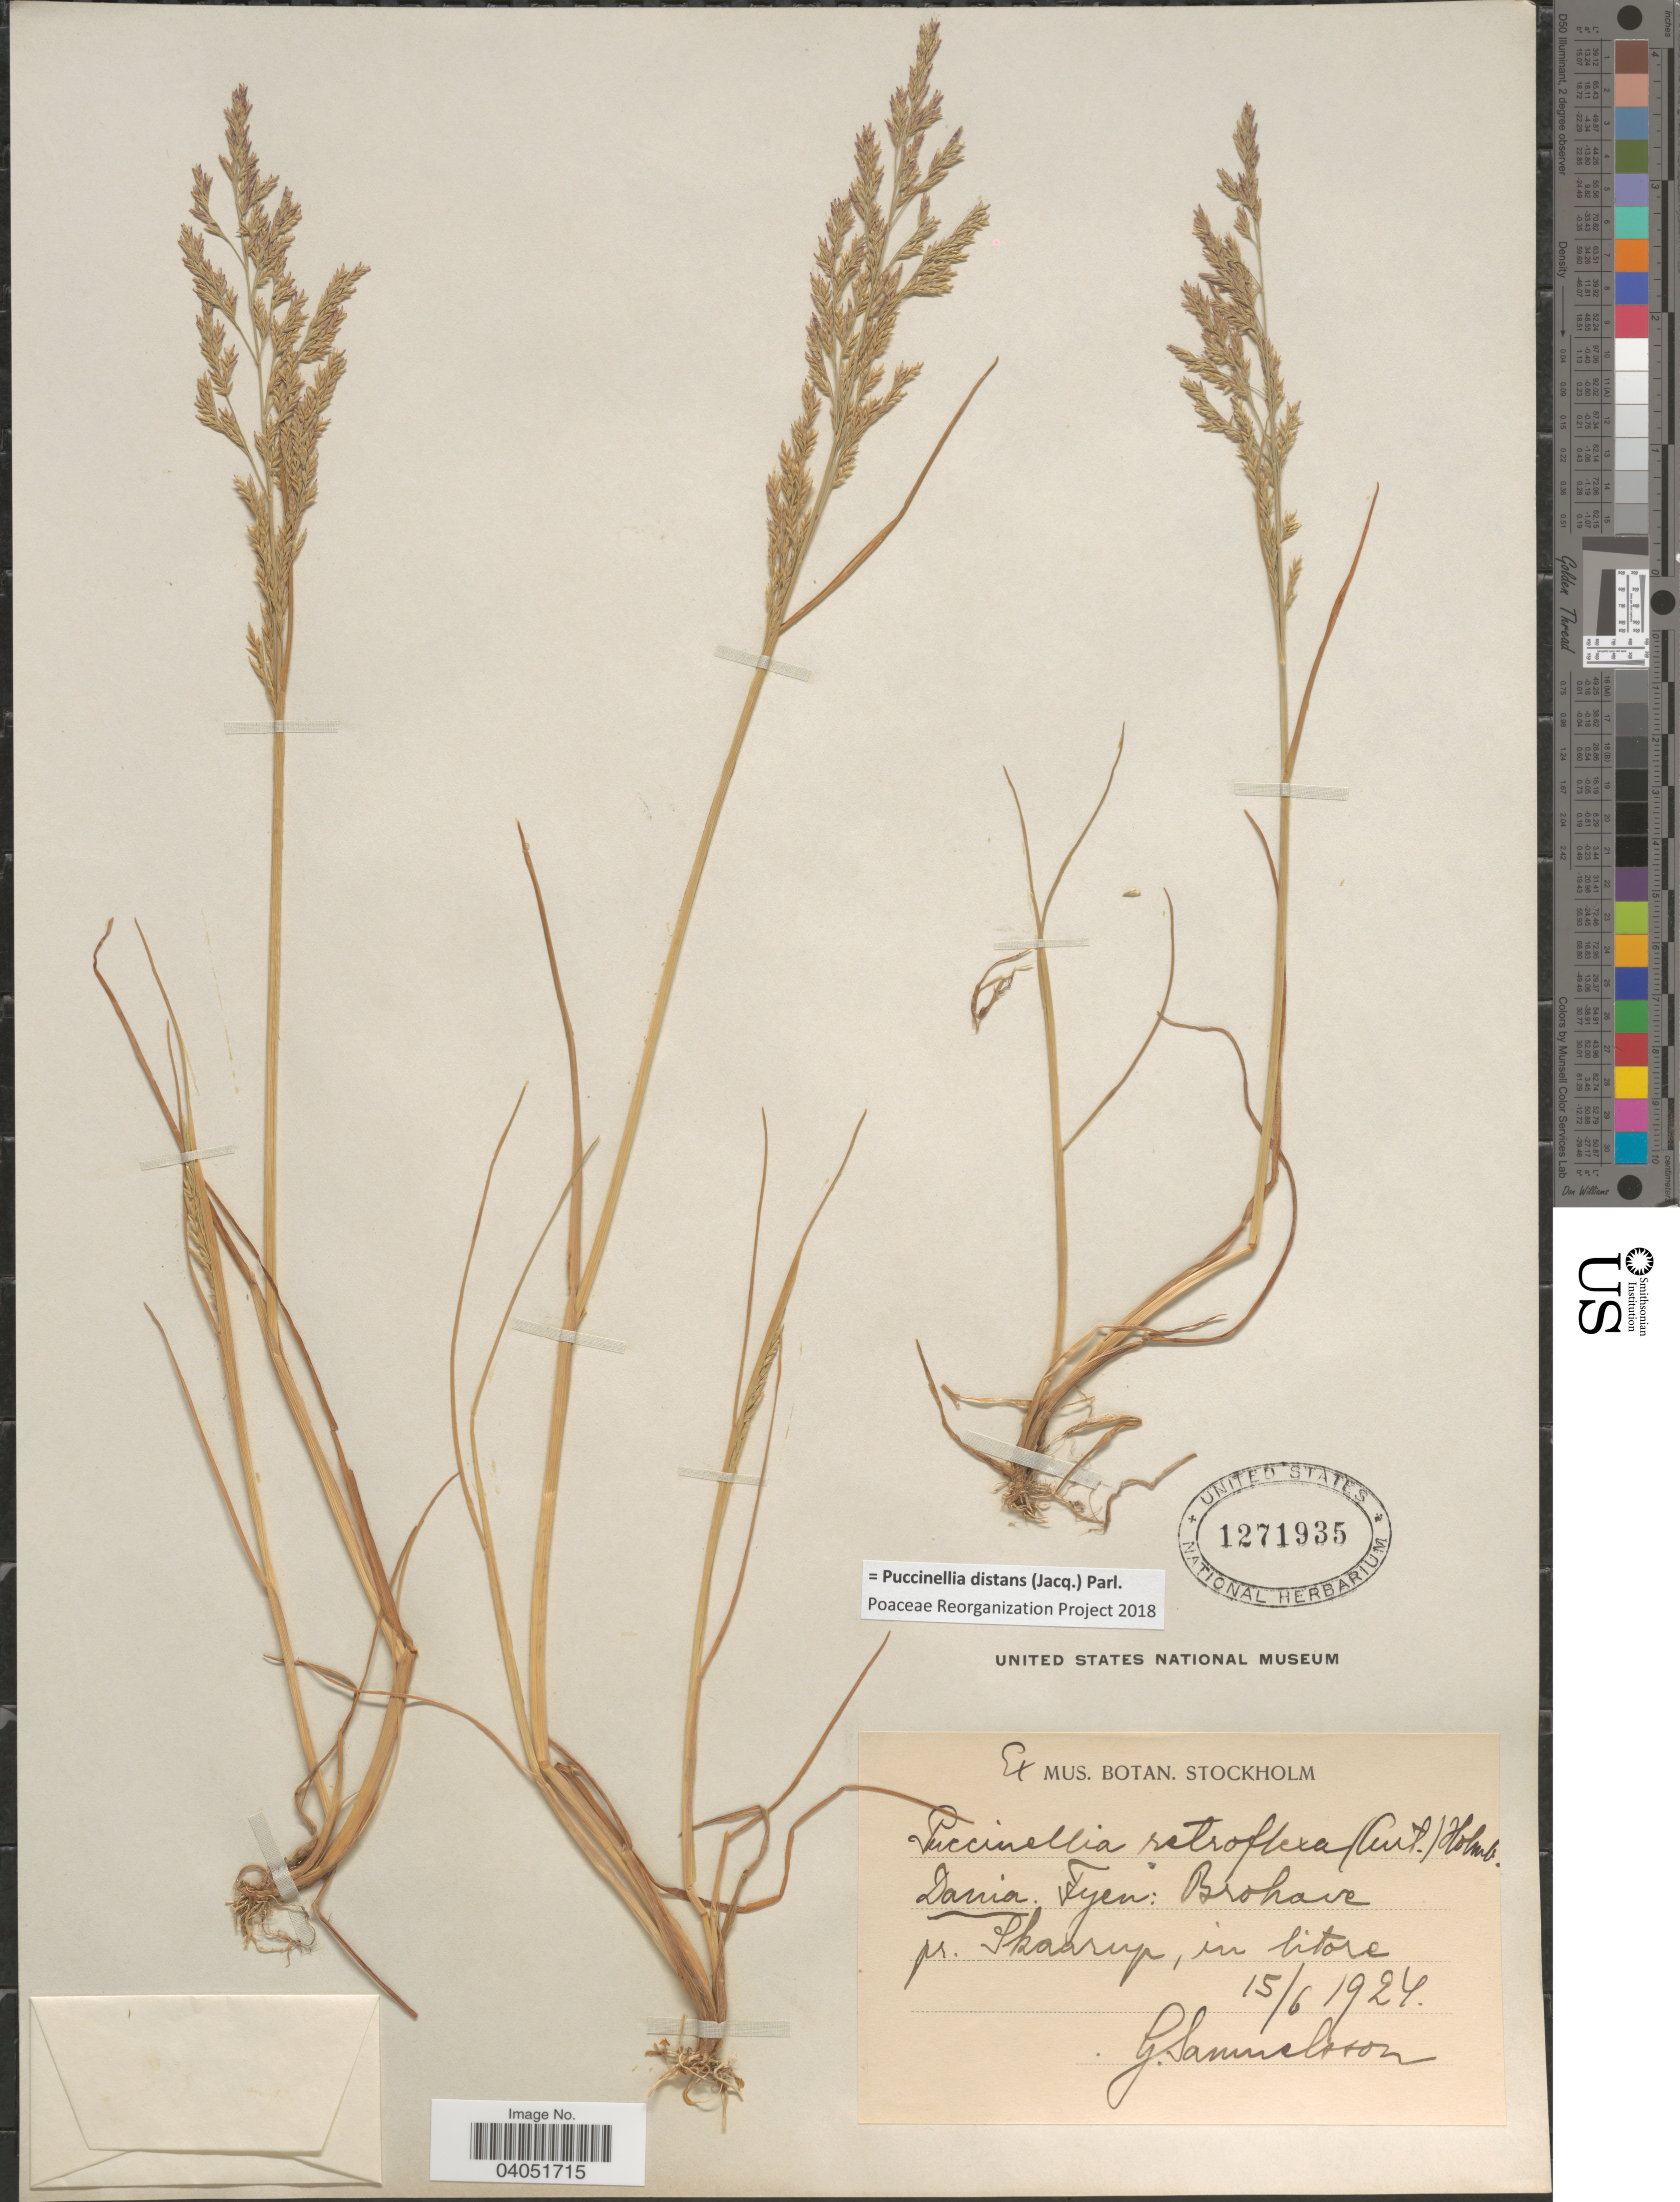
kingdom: Plantae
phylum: Tracheophyta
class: Liliopsida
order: Poales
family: Poaceae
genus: Puccinellia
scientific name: Puccinellia distans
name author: (Jacq.) Parl.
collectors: G. Samuelsson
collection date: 1924-06-15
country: Denmark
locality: Dania. Fyen: Brohave pr. Skaarup, in litore.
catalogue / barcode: US 1271935